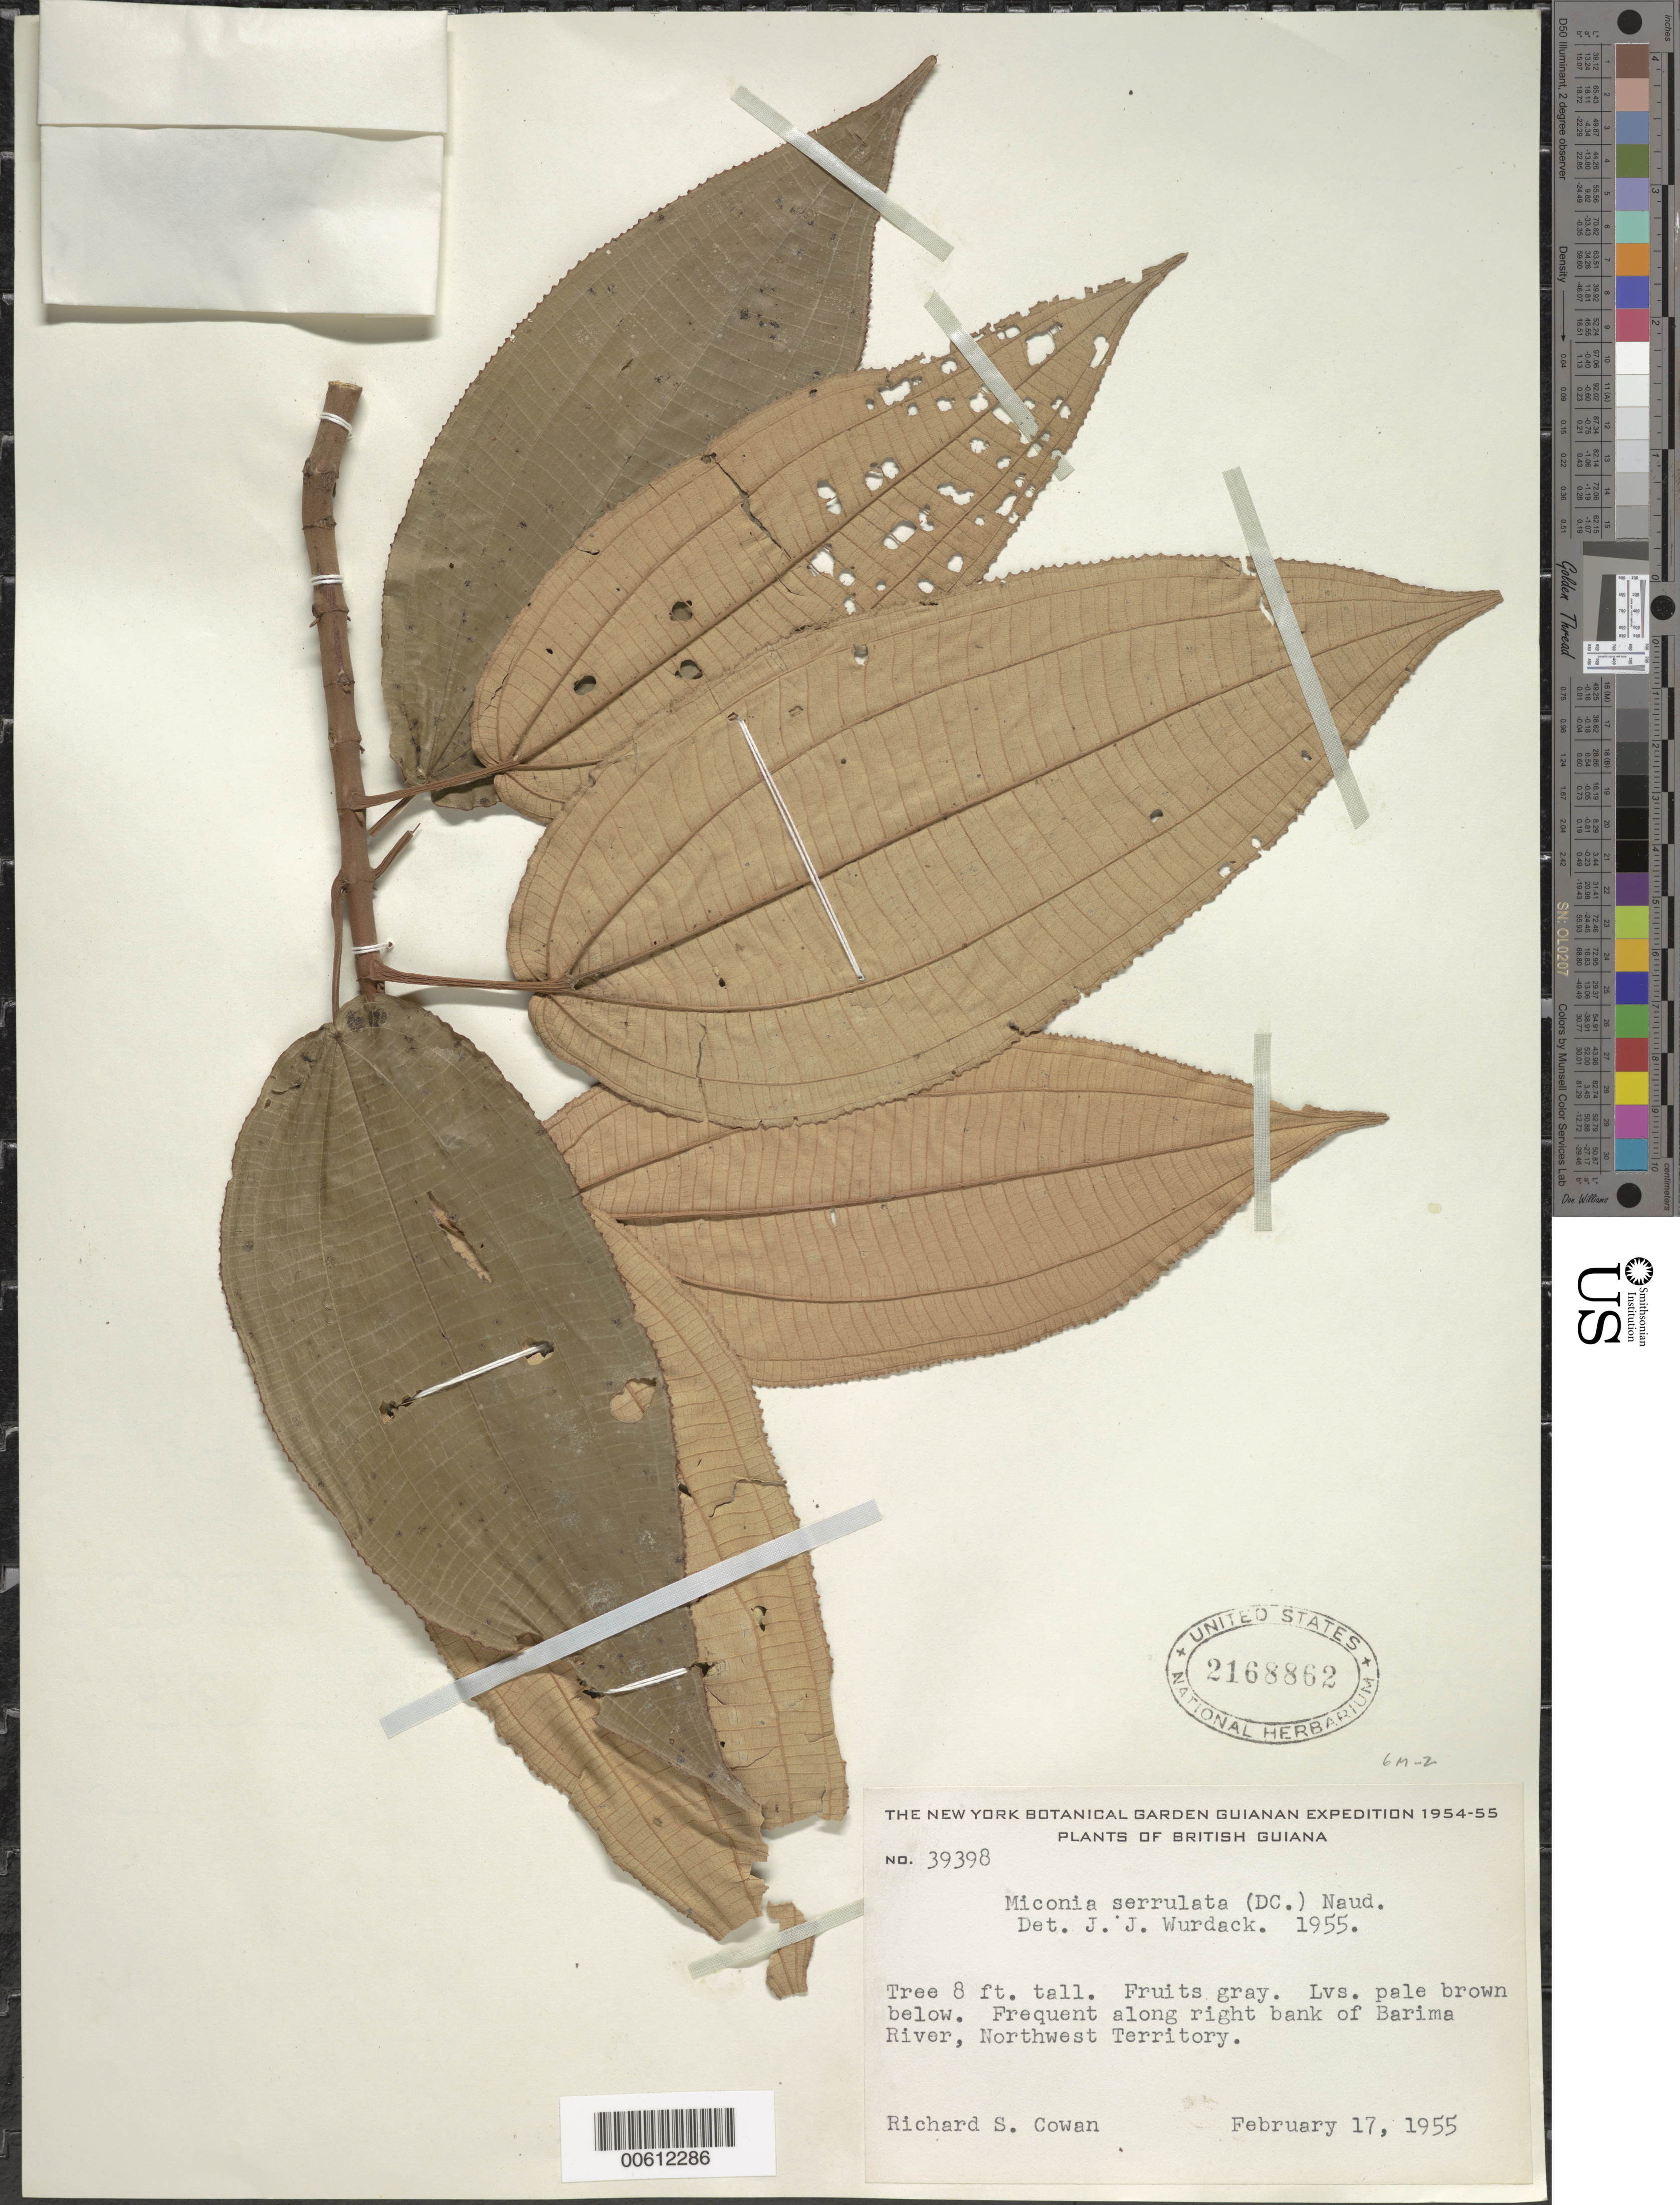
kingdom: Plantae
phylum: Tracheophyta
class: Magnoliopsida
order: Myrtales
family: Melastomataceae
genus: Miconia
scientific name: Miconia serrulata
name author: (DC.) Naudin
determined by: Wurdack, John J., (US), US (UNITED STATES)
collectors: R. S. Cowan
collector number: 39398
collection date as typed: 17-Feb-55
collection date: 1955-02-17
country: Guyana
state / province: Barima-Waini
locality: Barima R., NW District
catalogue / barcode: US 2168862